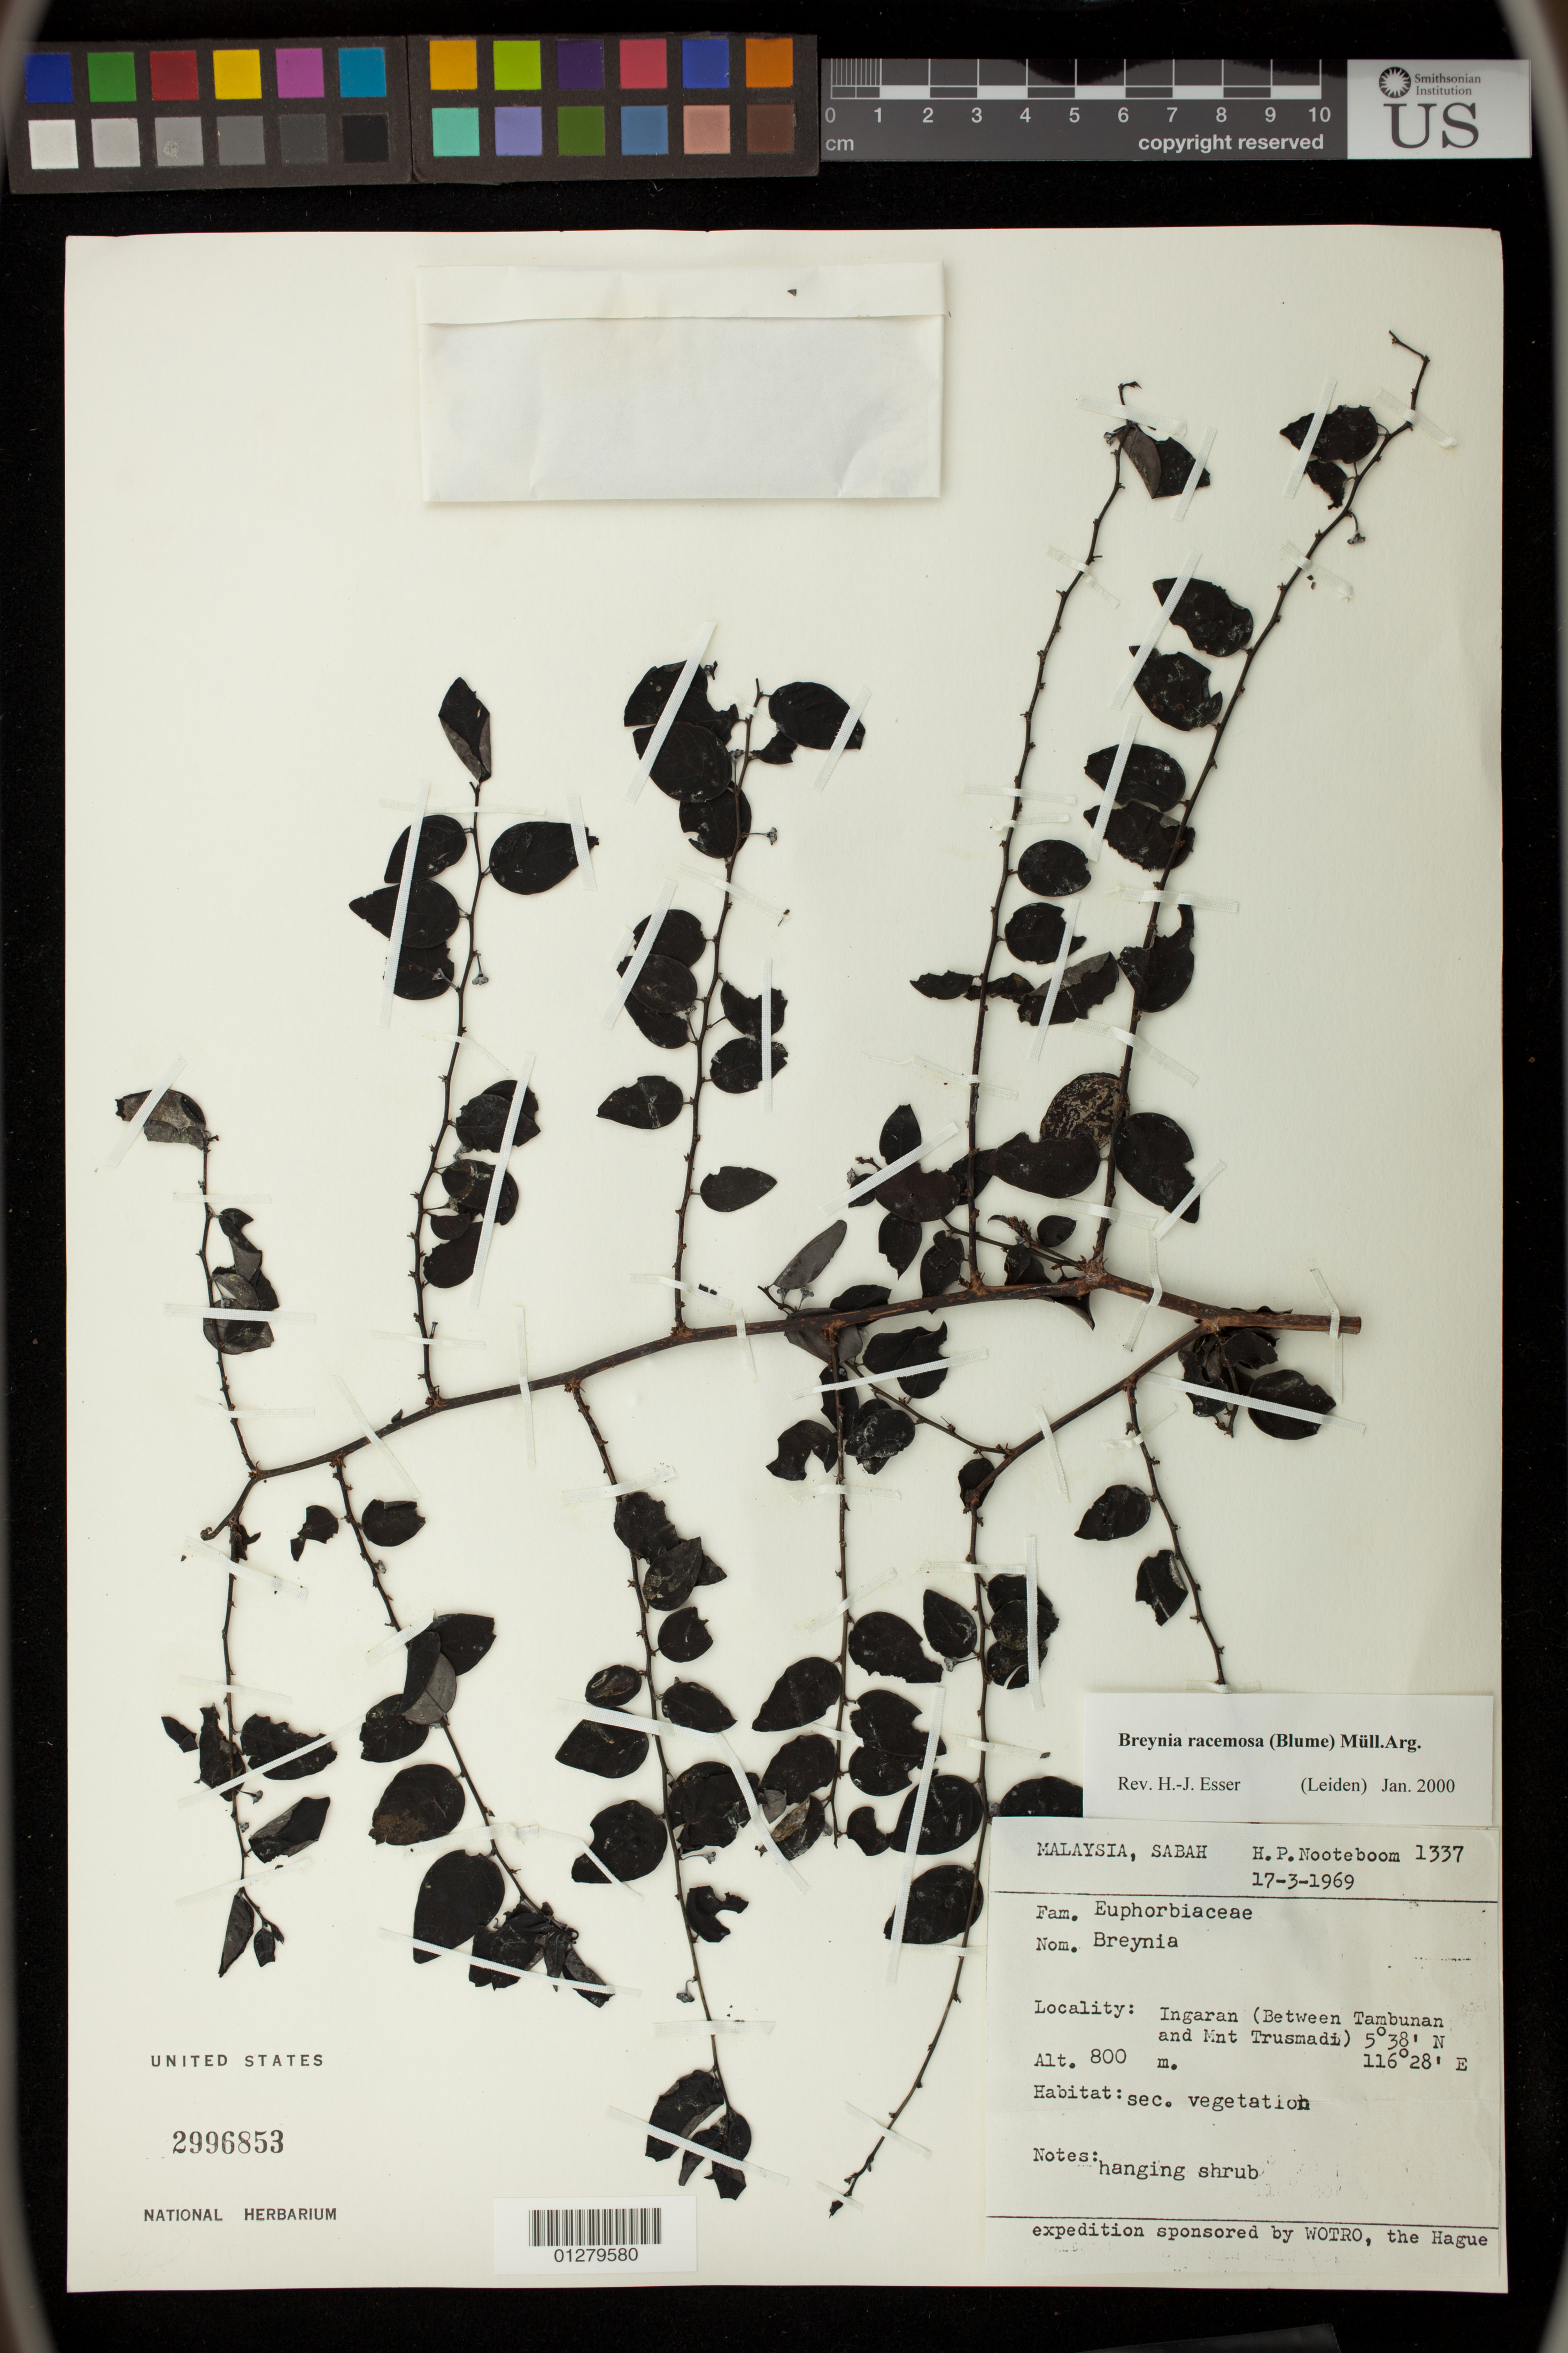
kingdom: Plantae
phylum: Tracheophyta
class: Magnoliopsida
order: Malpighiales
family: Phyllanthaceae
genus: Phyllanthus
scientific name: Phyllanthus reclinatus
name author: Roxb.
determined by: Wagner, W. L., (BOT), Smithsonian Institution - National Museum of Natural History (UNITED STATES)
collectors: H. P. Nooteboom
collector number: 1337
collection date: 1969-03-17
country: Malaysia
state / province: Sabah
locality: Ingaran (Between Tambunan and Mount Trusmadi)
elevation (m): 800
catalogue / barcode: US 2996853